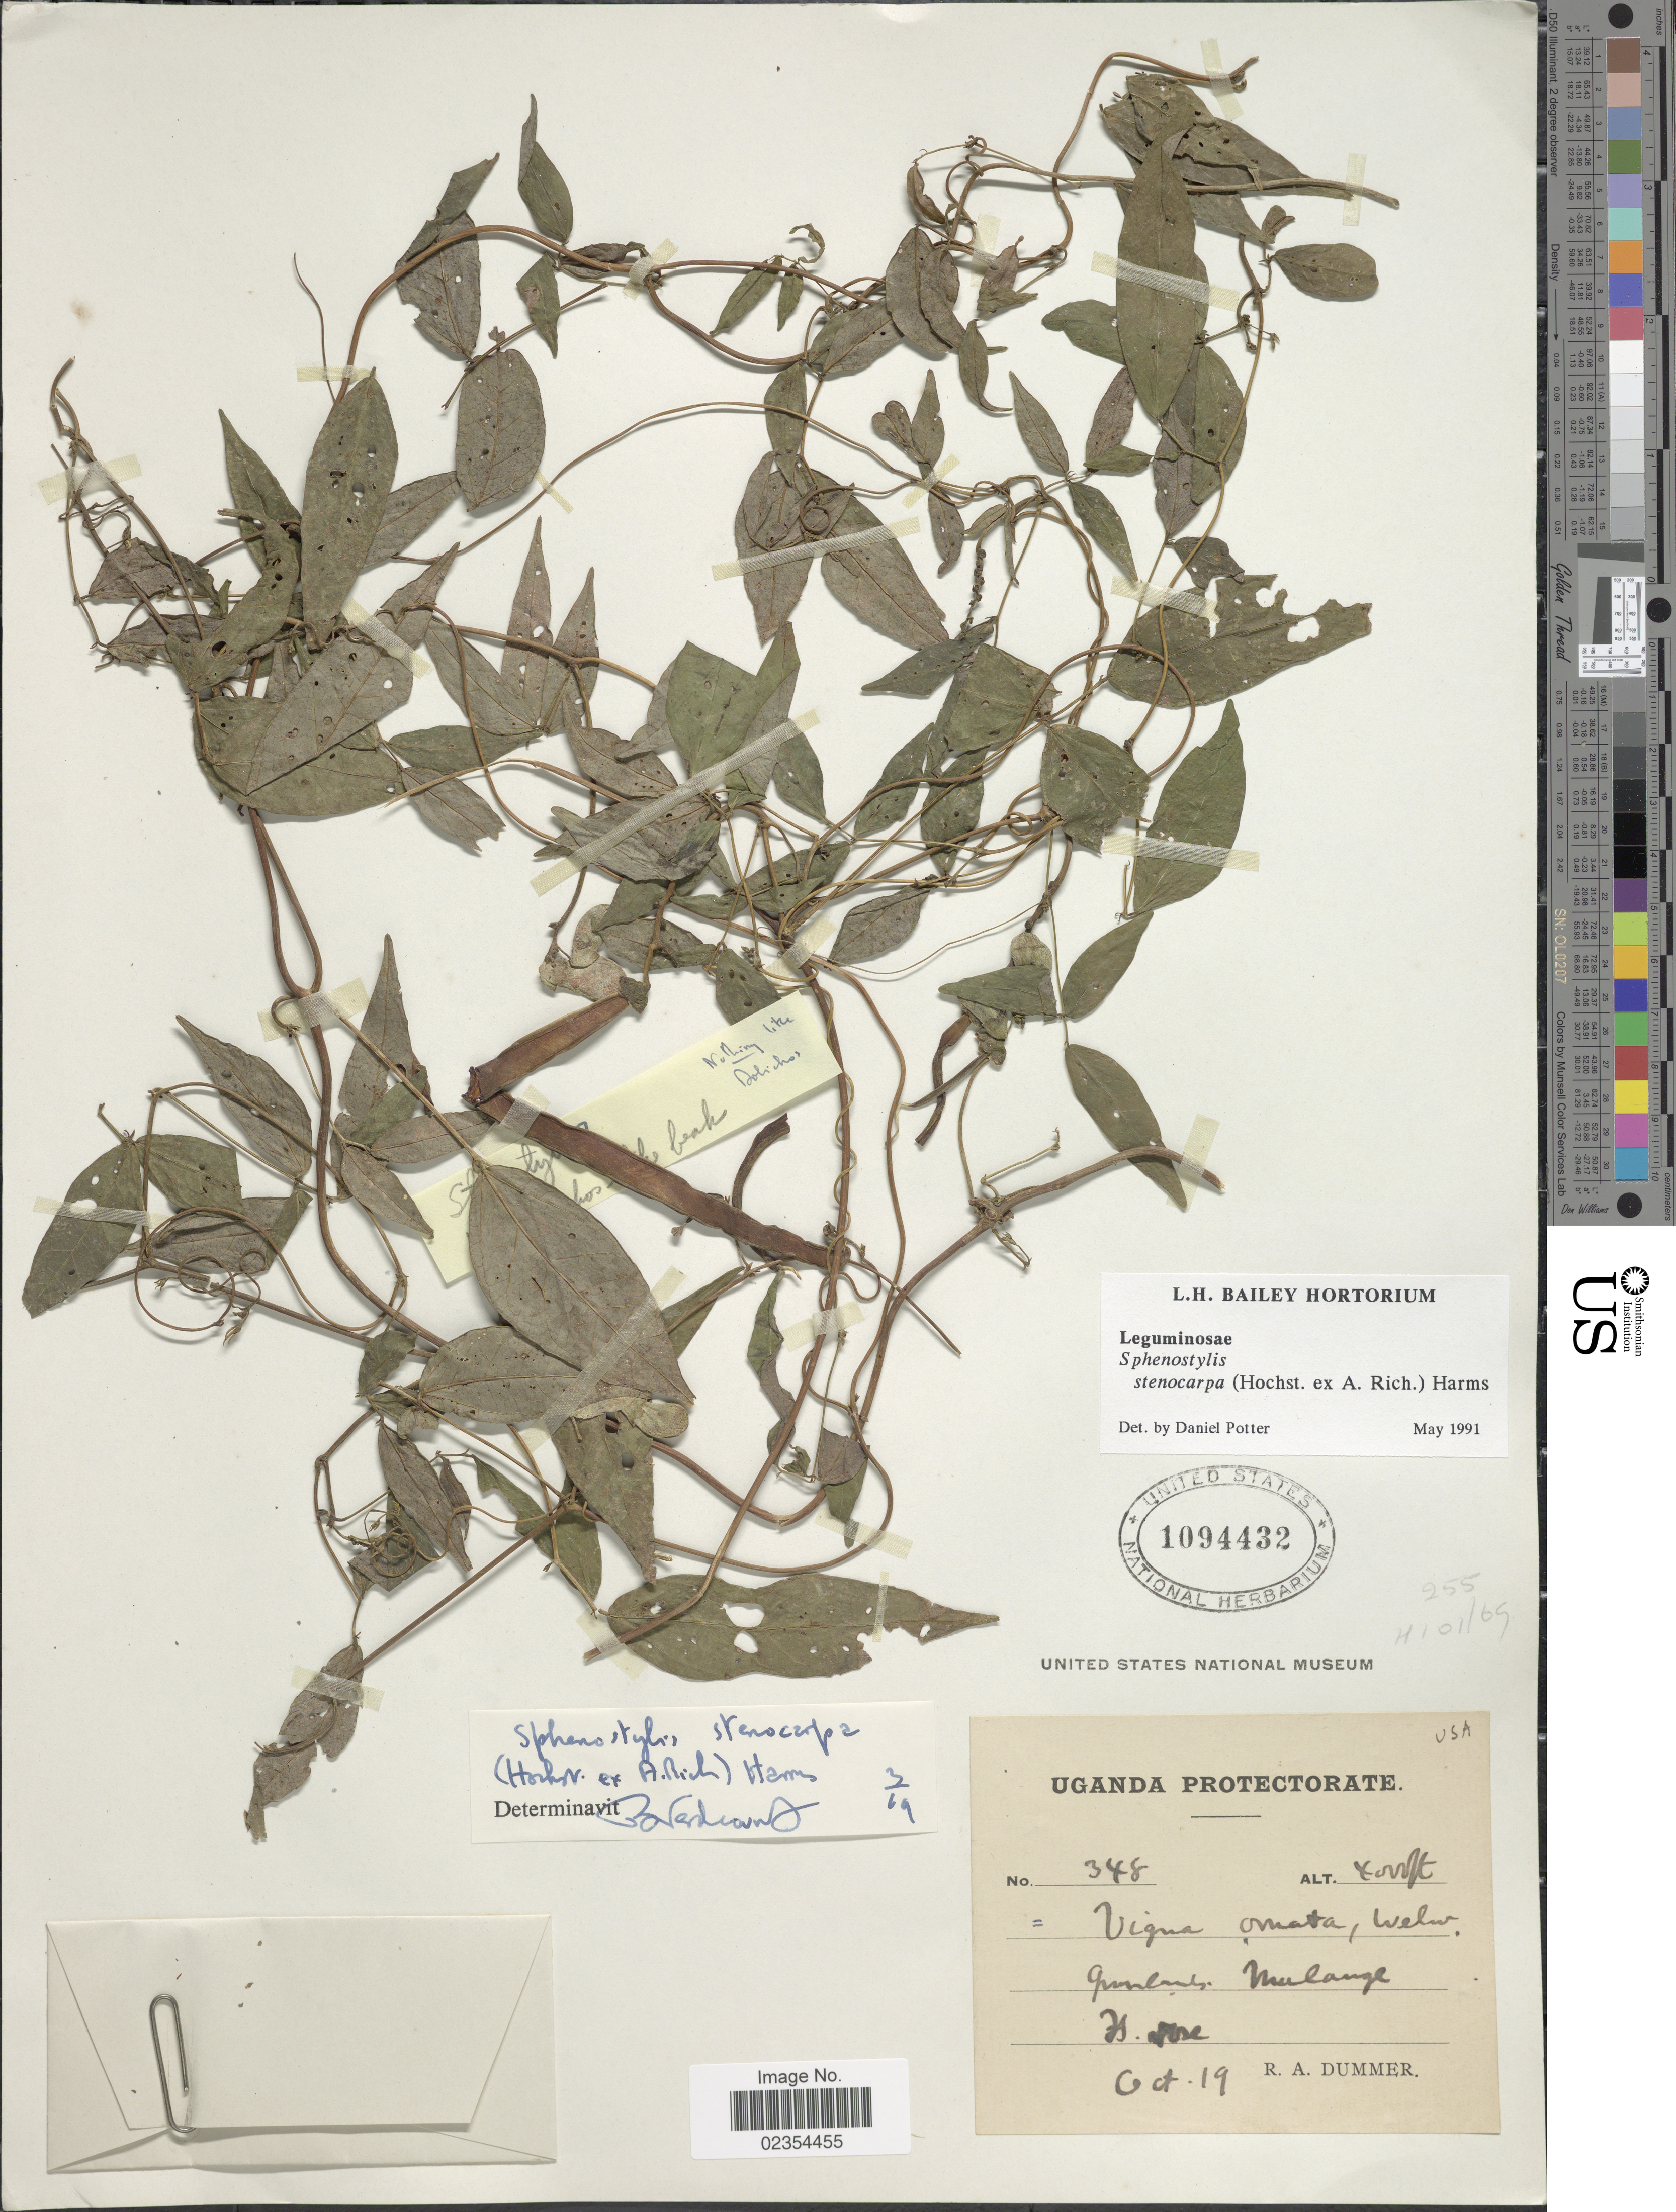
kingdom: Plantae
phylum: Tracheophyta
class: Magnoliopsida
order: Fabales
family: Fabaceae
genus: Sphenostylis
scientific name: Sphenostylis stenocarpa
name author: (Hochst. ex A. Rich.) Harms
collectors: R. Dümmer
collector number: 348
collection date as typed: Transcribed d/m/y: /10/19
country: Uganda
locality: Uganda Protectorate, Mulange.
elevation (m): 1219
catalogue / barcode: US 1094432